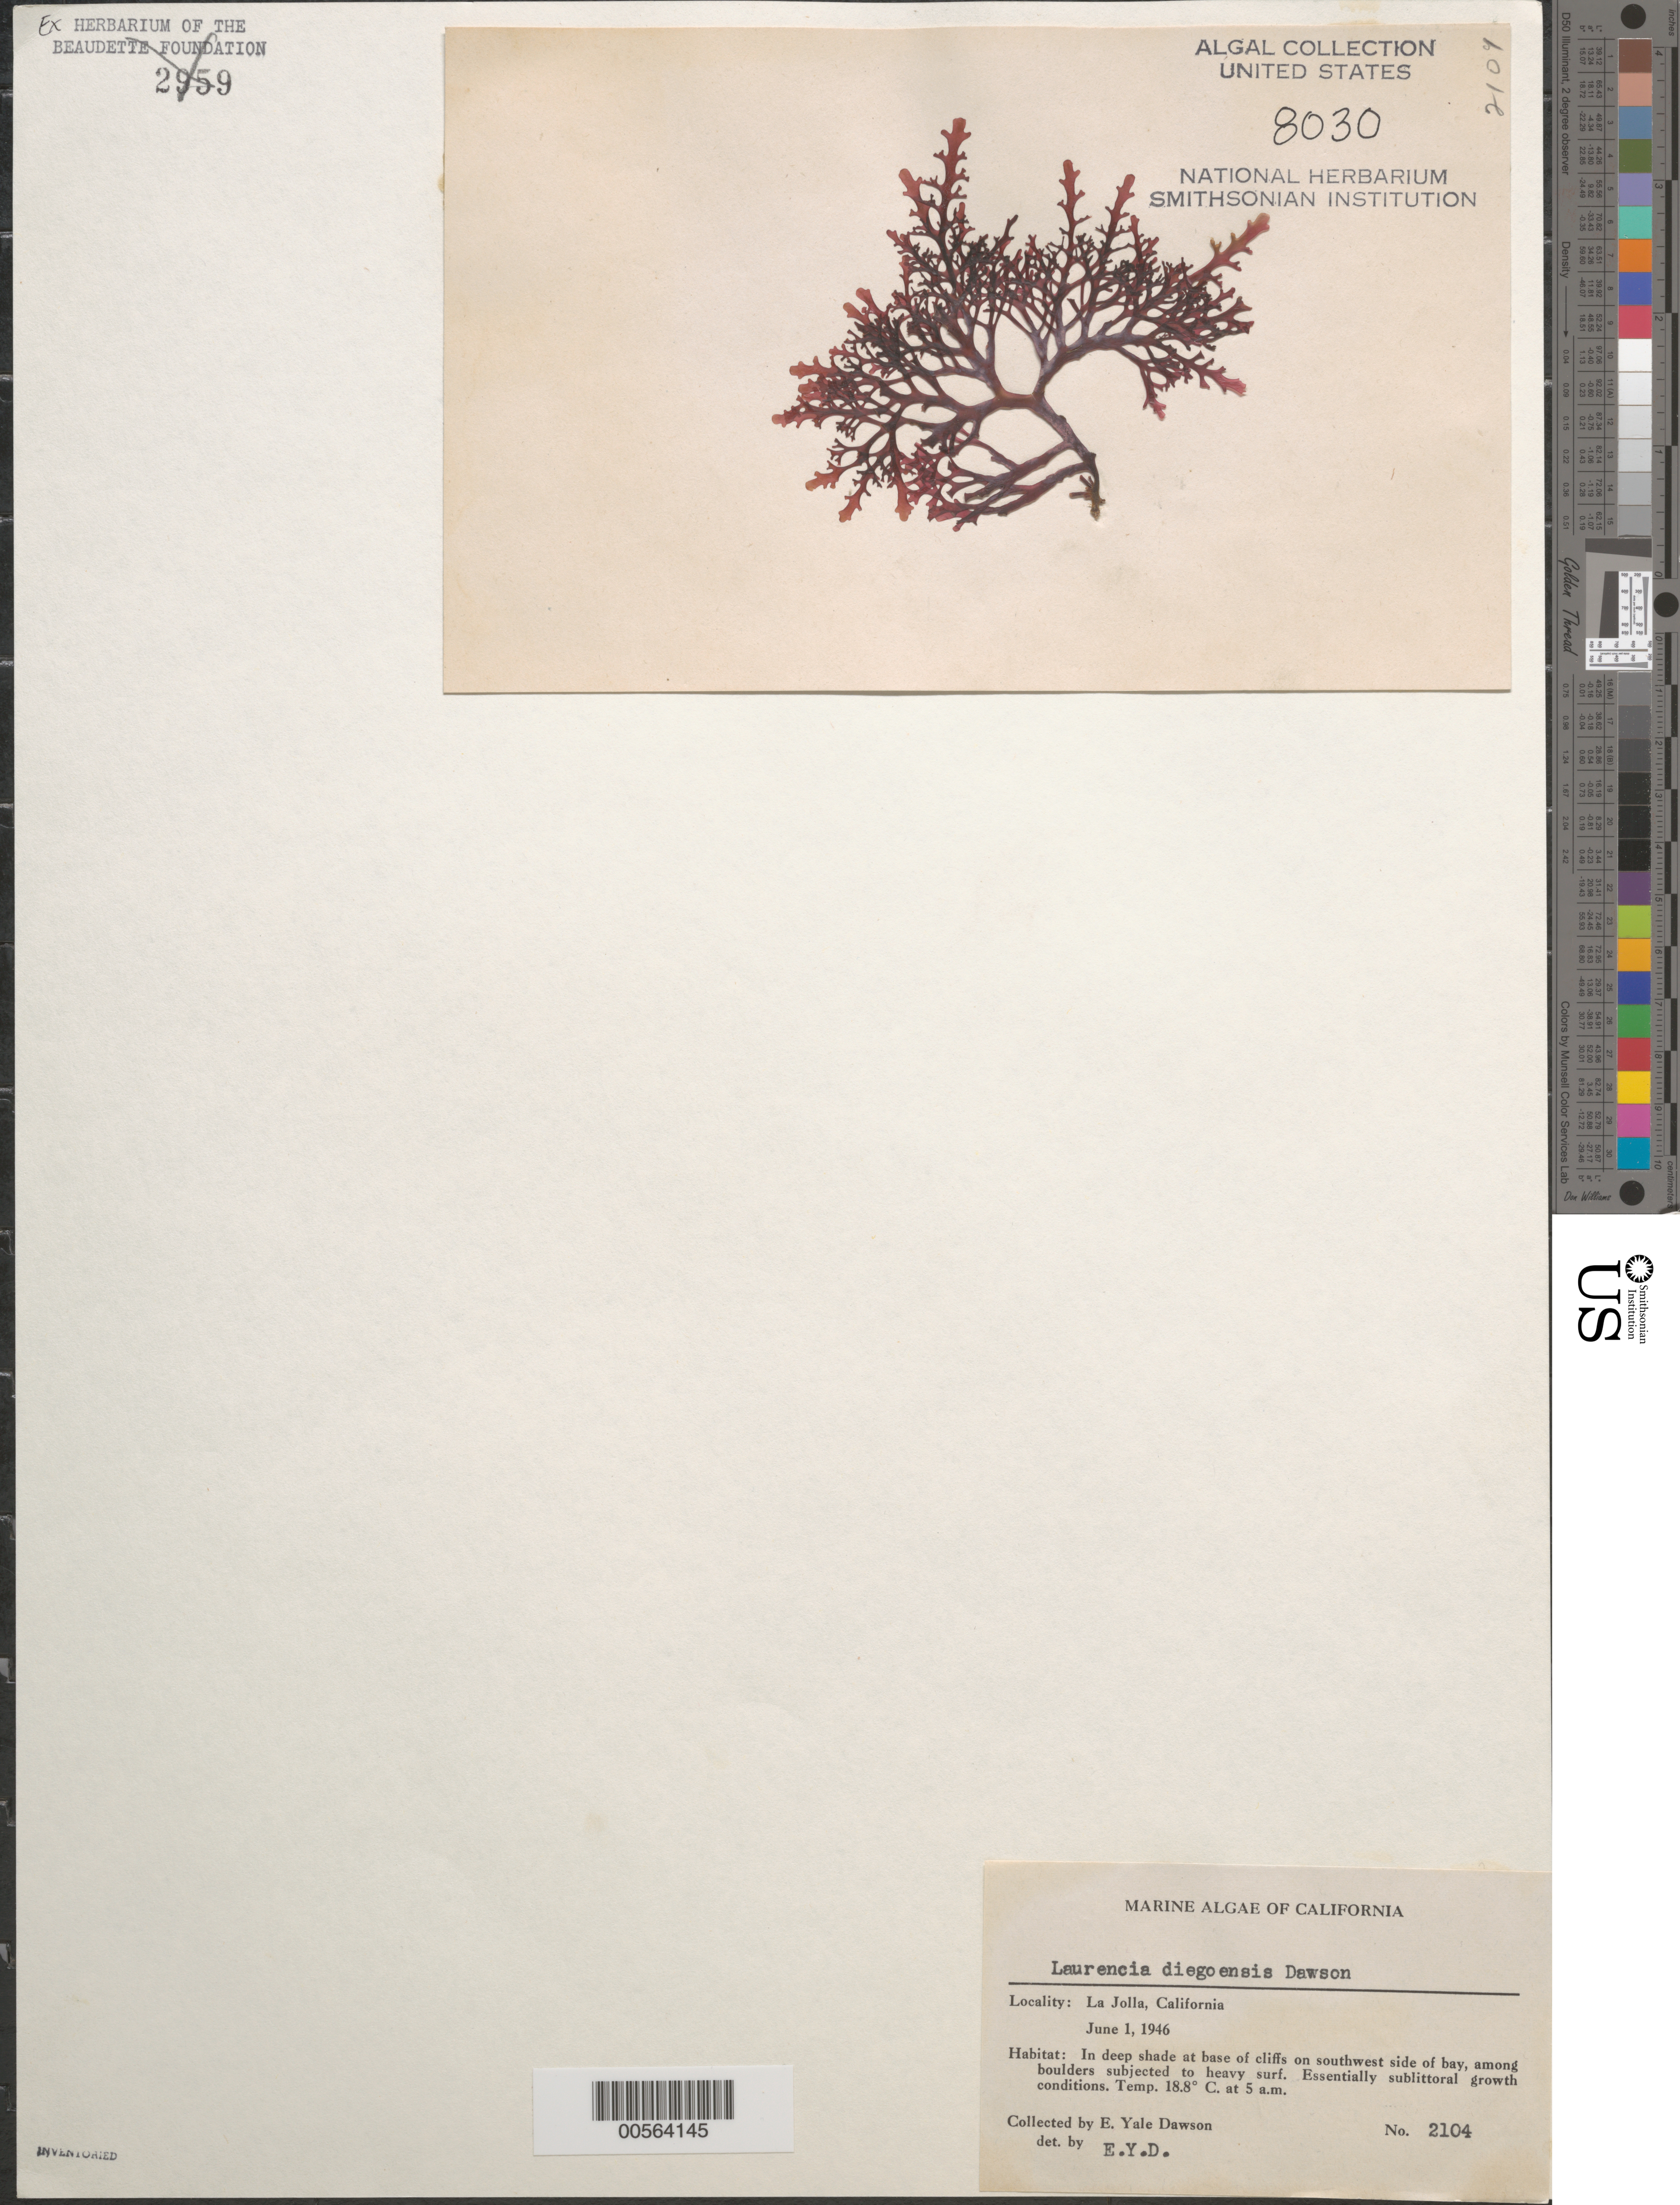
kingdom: Plantae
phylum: Rhodophyta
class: Florideophyceae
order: Ceramiales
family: Rhodomelaceae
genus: Laurencia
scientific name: Laurencia diegoensis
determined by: Dawson, E. Y.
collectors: E. Y. Dawson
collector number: EYD 2104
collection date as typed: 01 Jun 1946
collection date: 1946-06-01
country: United States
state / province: California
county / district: San Diego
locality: La Jolla, southwest La Jolla Bay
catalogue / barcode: US 8030